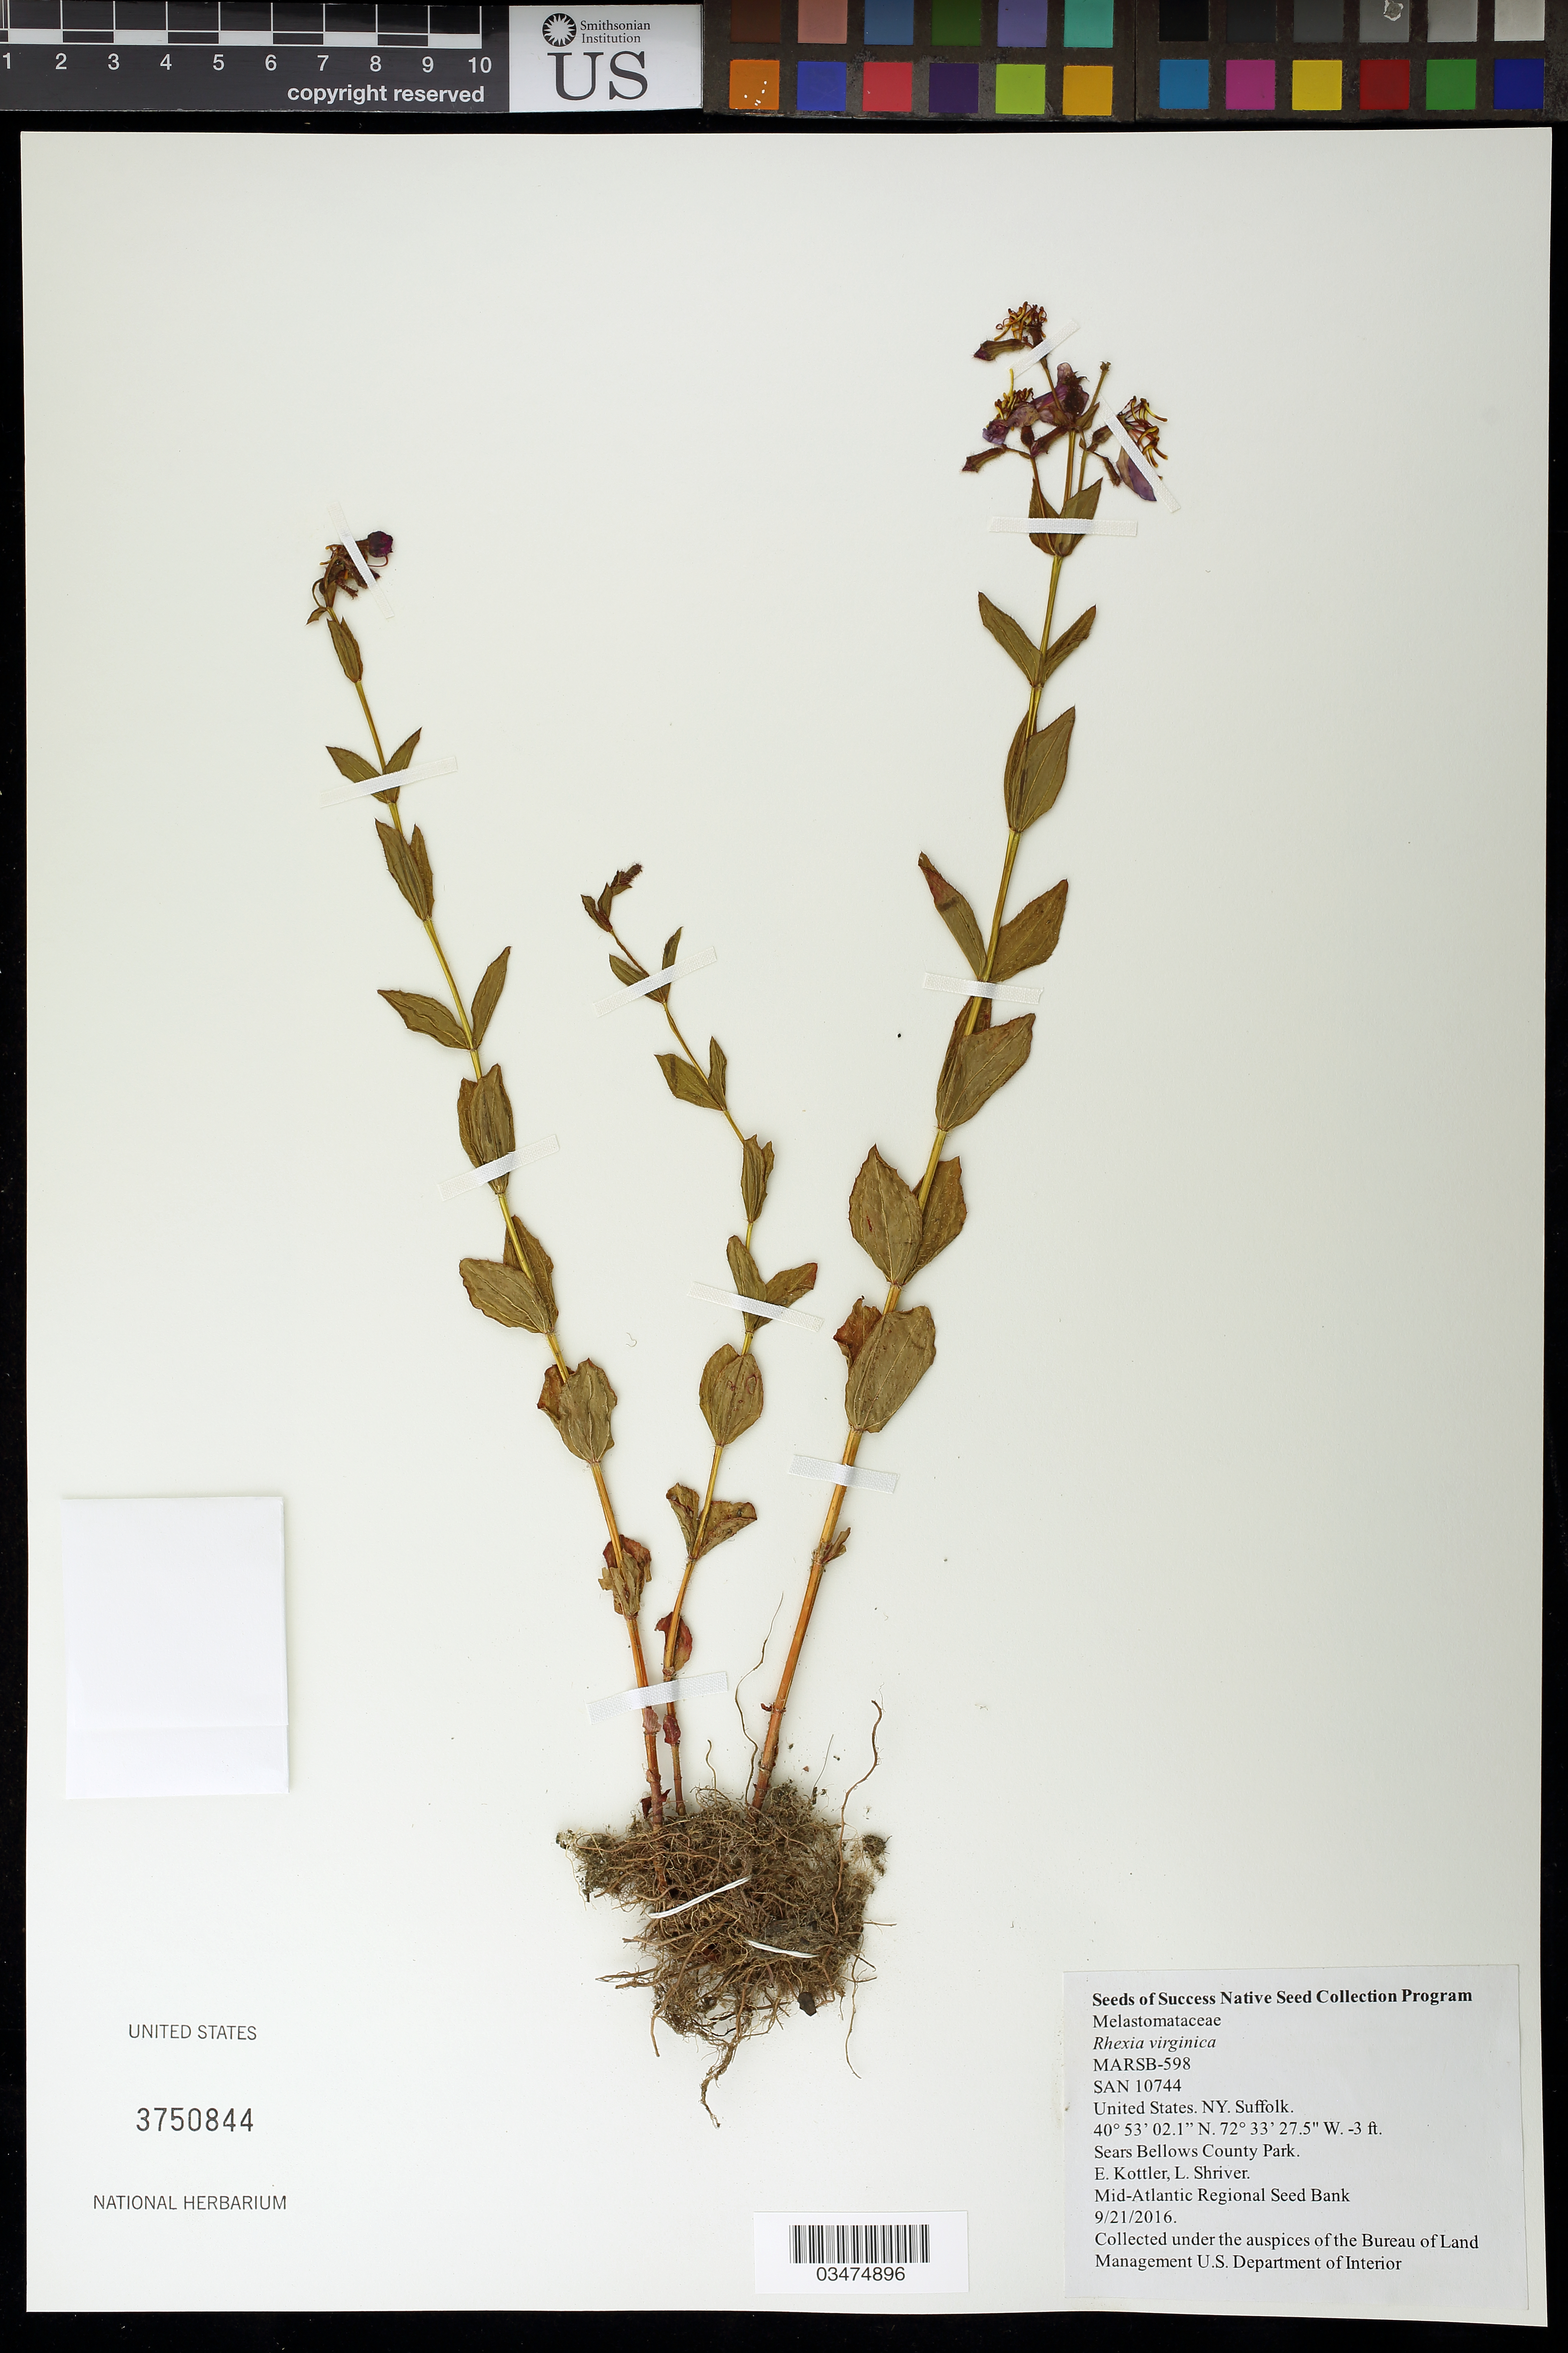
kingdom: Plantae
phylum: Tracheophyta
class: Magnoliopsida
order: Myrtales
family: Melastomataceae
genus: Rhexia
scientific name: Rhexia virginica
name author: L.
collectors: E. Kottler & L. Shriver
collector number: MARSB-598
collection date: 2016-09-21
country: United States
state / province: New York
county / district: Suffolk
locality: Sears Bellows County Park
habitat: Pond edge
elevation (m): -1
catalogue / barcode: US 3750844